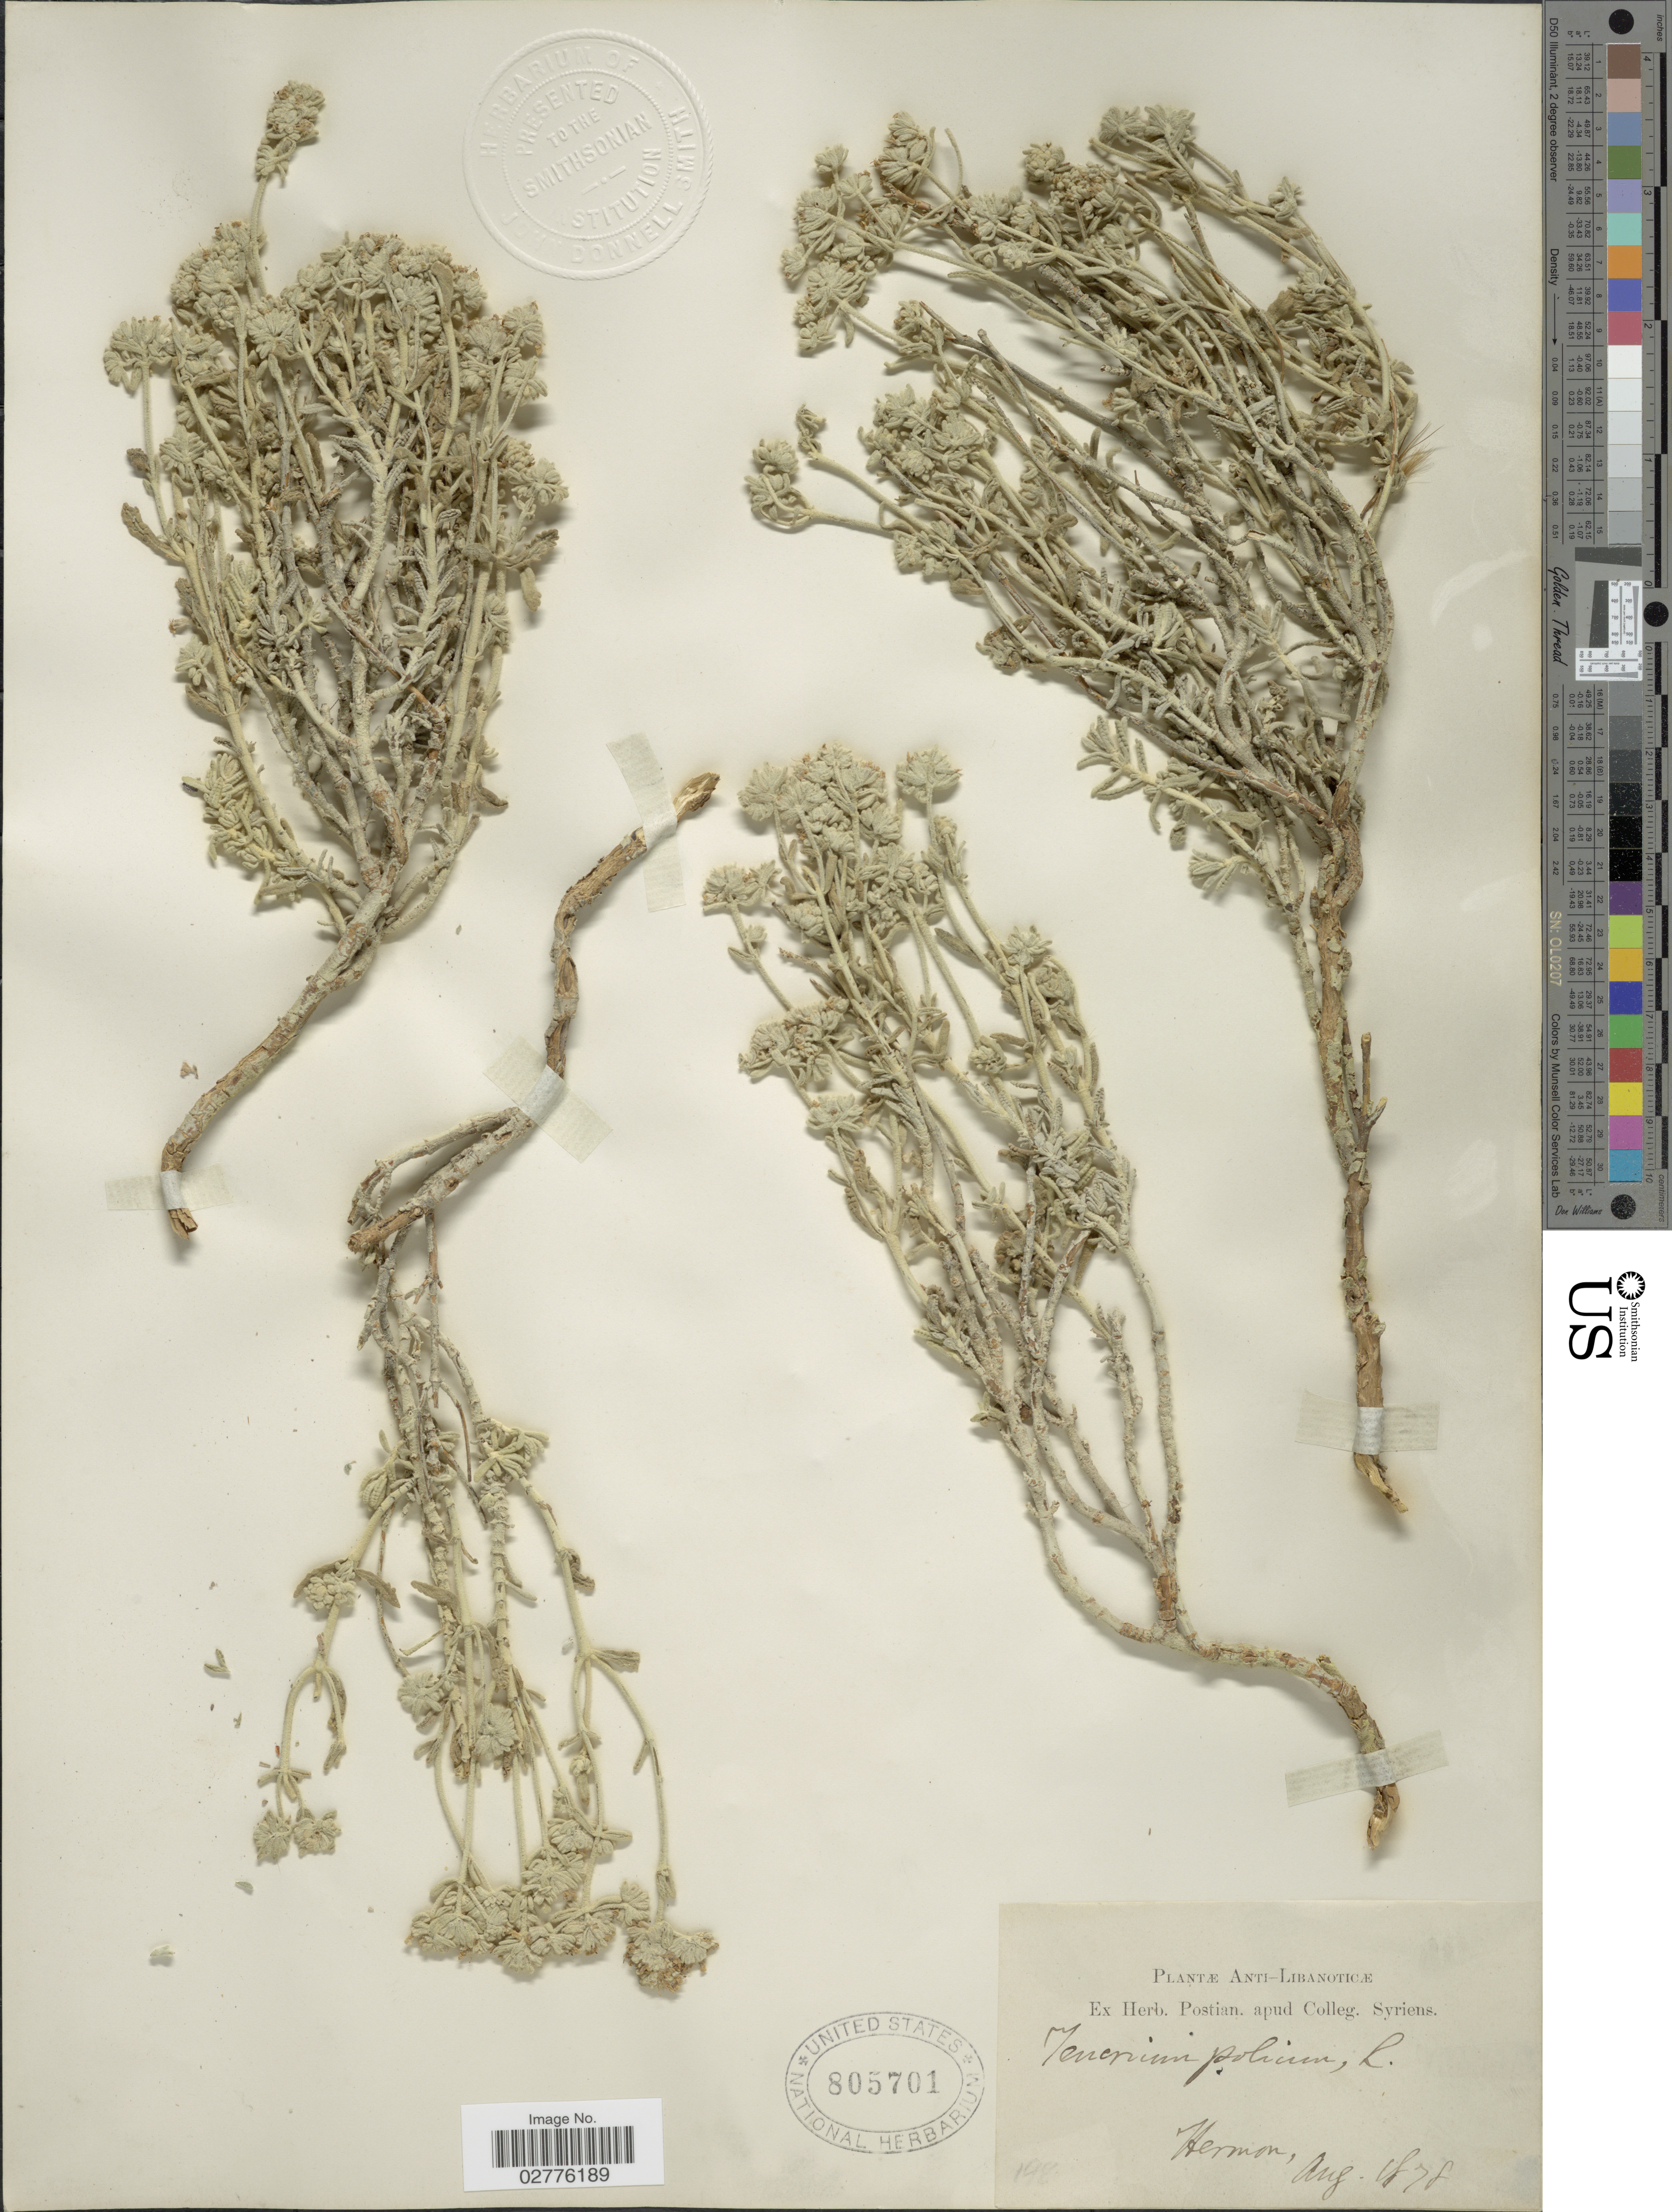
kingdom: Plantae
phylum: Tracheophyta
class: Magnoliopsida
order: Lamiales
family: Lamiaceae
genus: Teucrium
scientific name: Teucrium polium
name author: L.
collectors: ex herb. Postian. apud Colleg. Syriens. Protest. USE "Fannie P. A. Shepard" (10308853) AS PRIMARY COLLECTOR INSTEAD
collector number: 198?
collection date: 1878-08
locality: Anti-Libanoticæ. Hermon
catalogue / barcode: US 805701